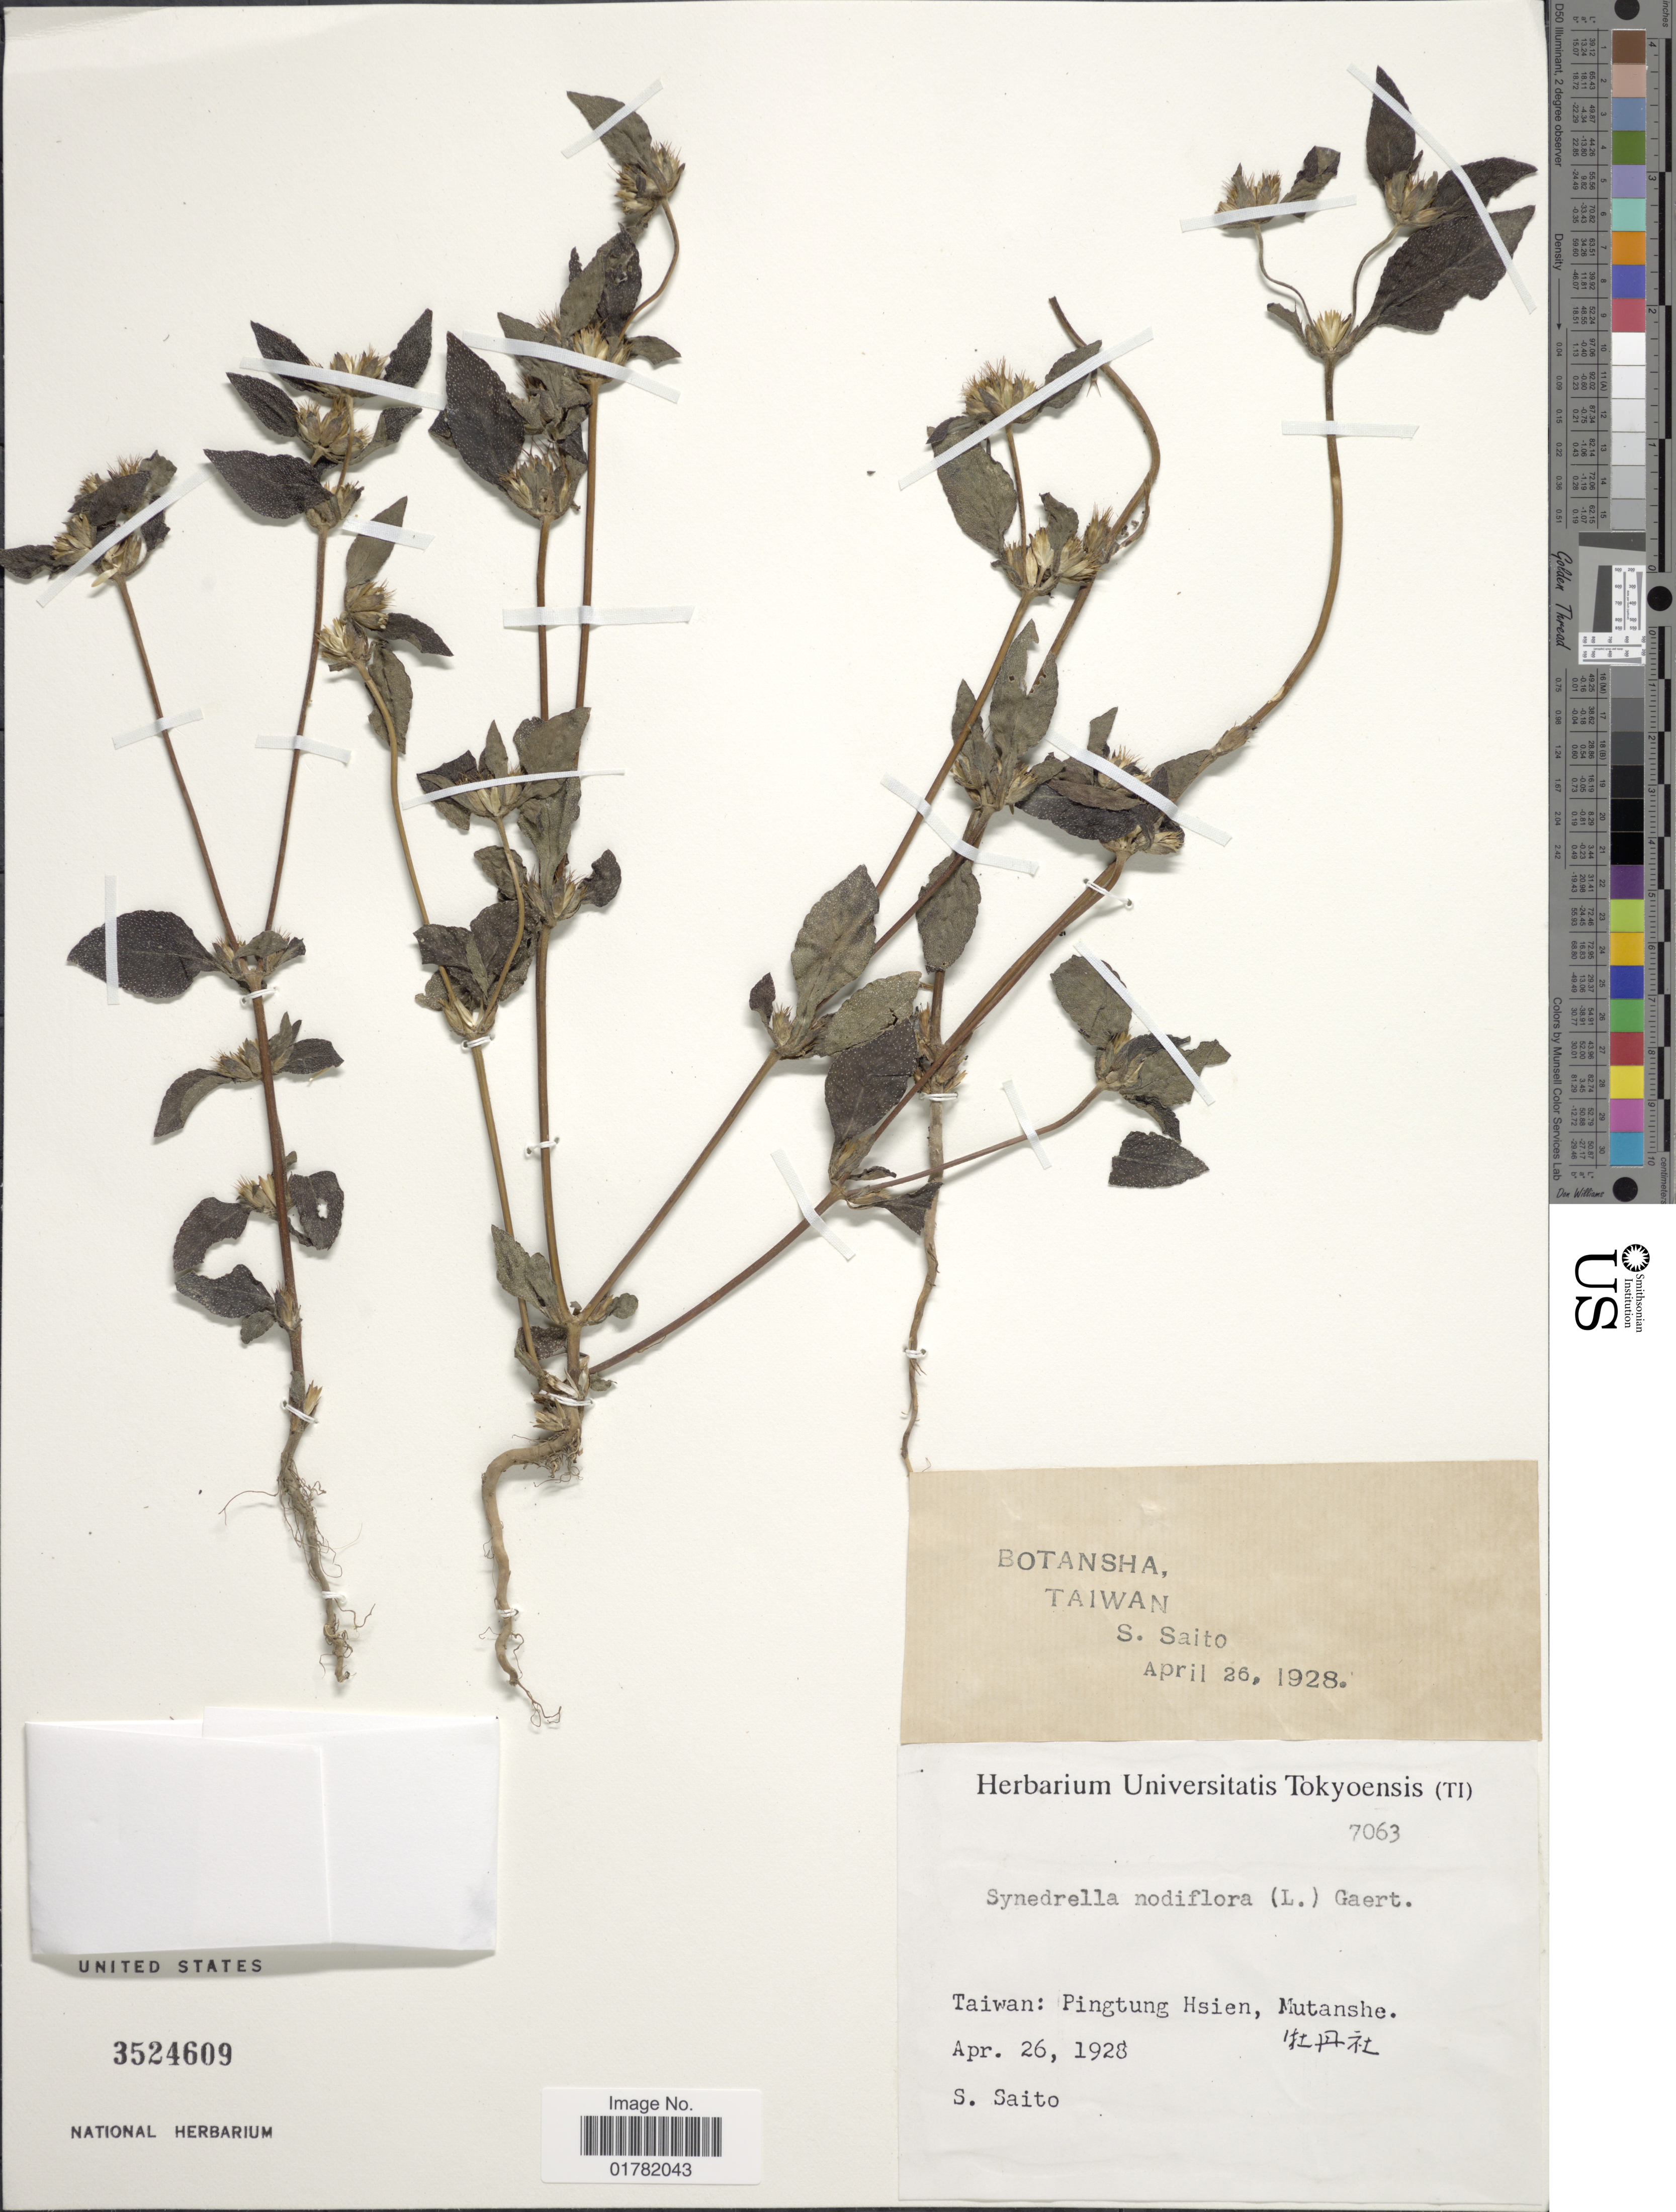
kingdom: Plantae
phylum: Tracheophyta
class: Magnoliopsida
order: Asterales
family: Asteraceae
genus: Synedrella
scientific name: Synedrella nodiflora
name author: (L.) Gaertn.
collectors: S. Saito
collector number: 7063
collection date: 1928-04-26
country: Taiwan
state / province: Pingtung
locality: Pingtung Hsien, Mutanshe X, Botansha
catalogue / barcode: US 3524609